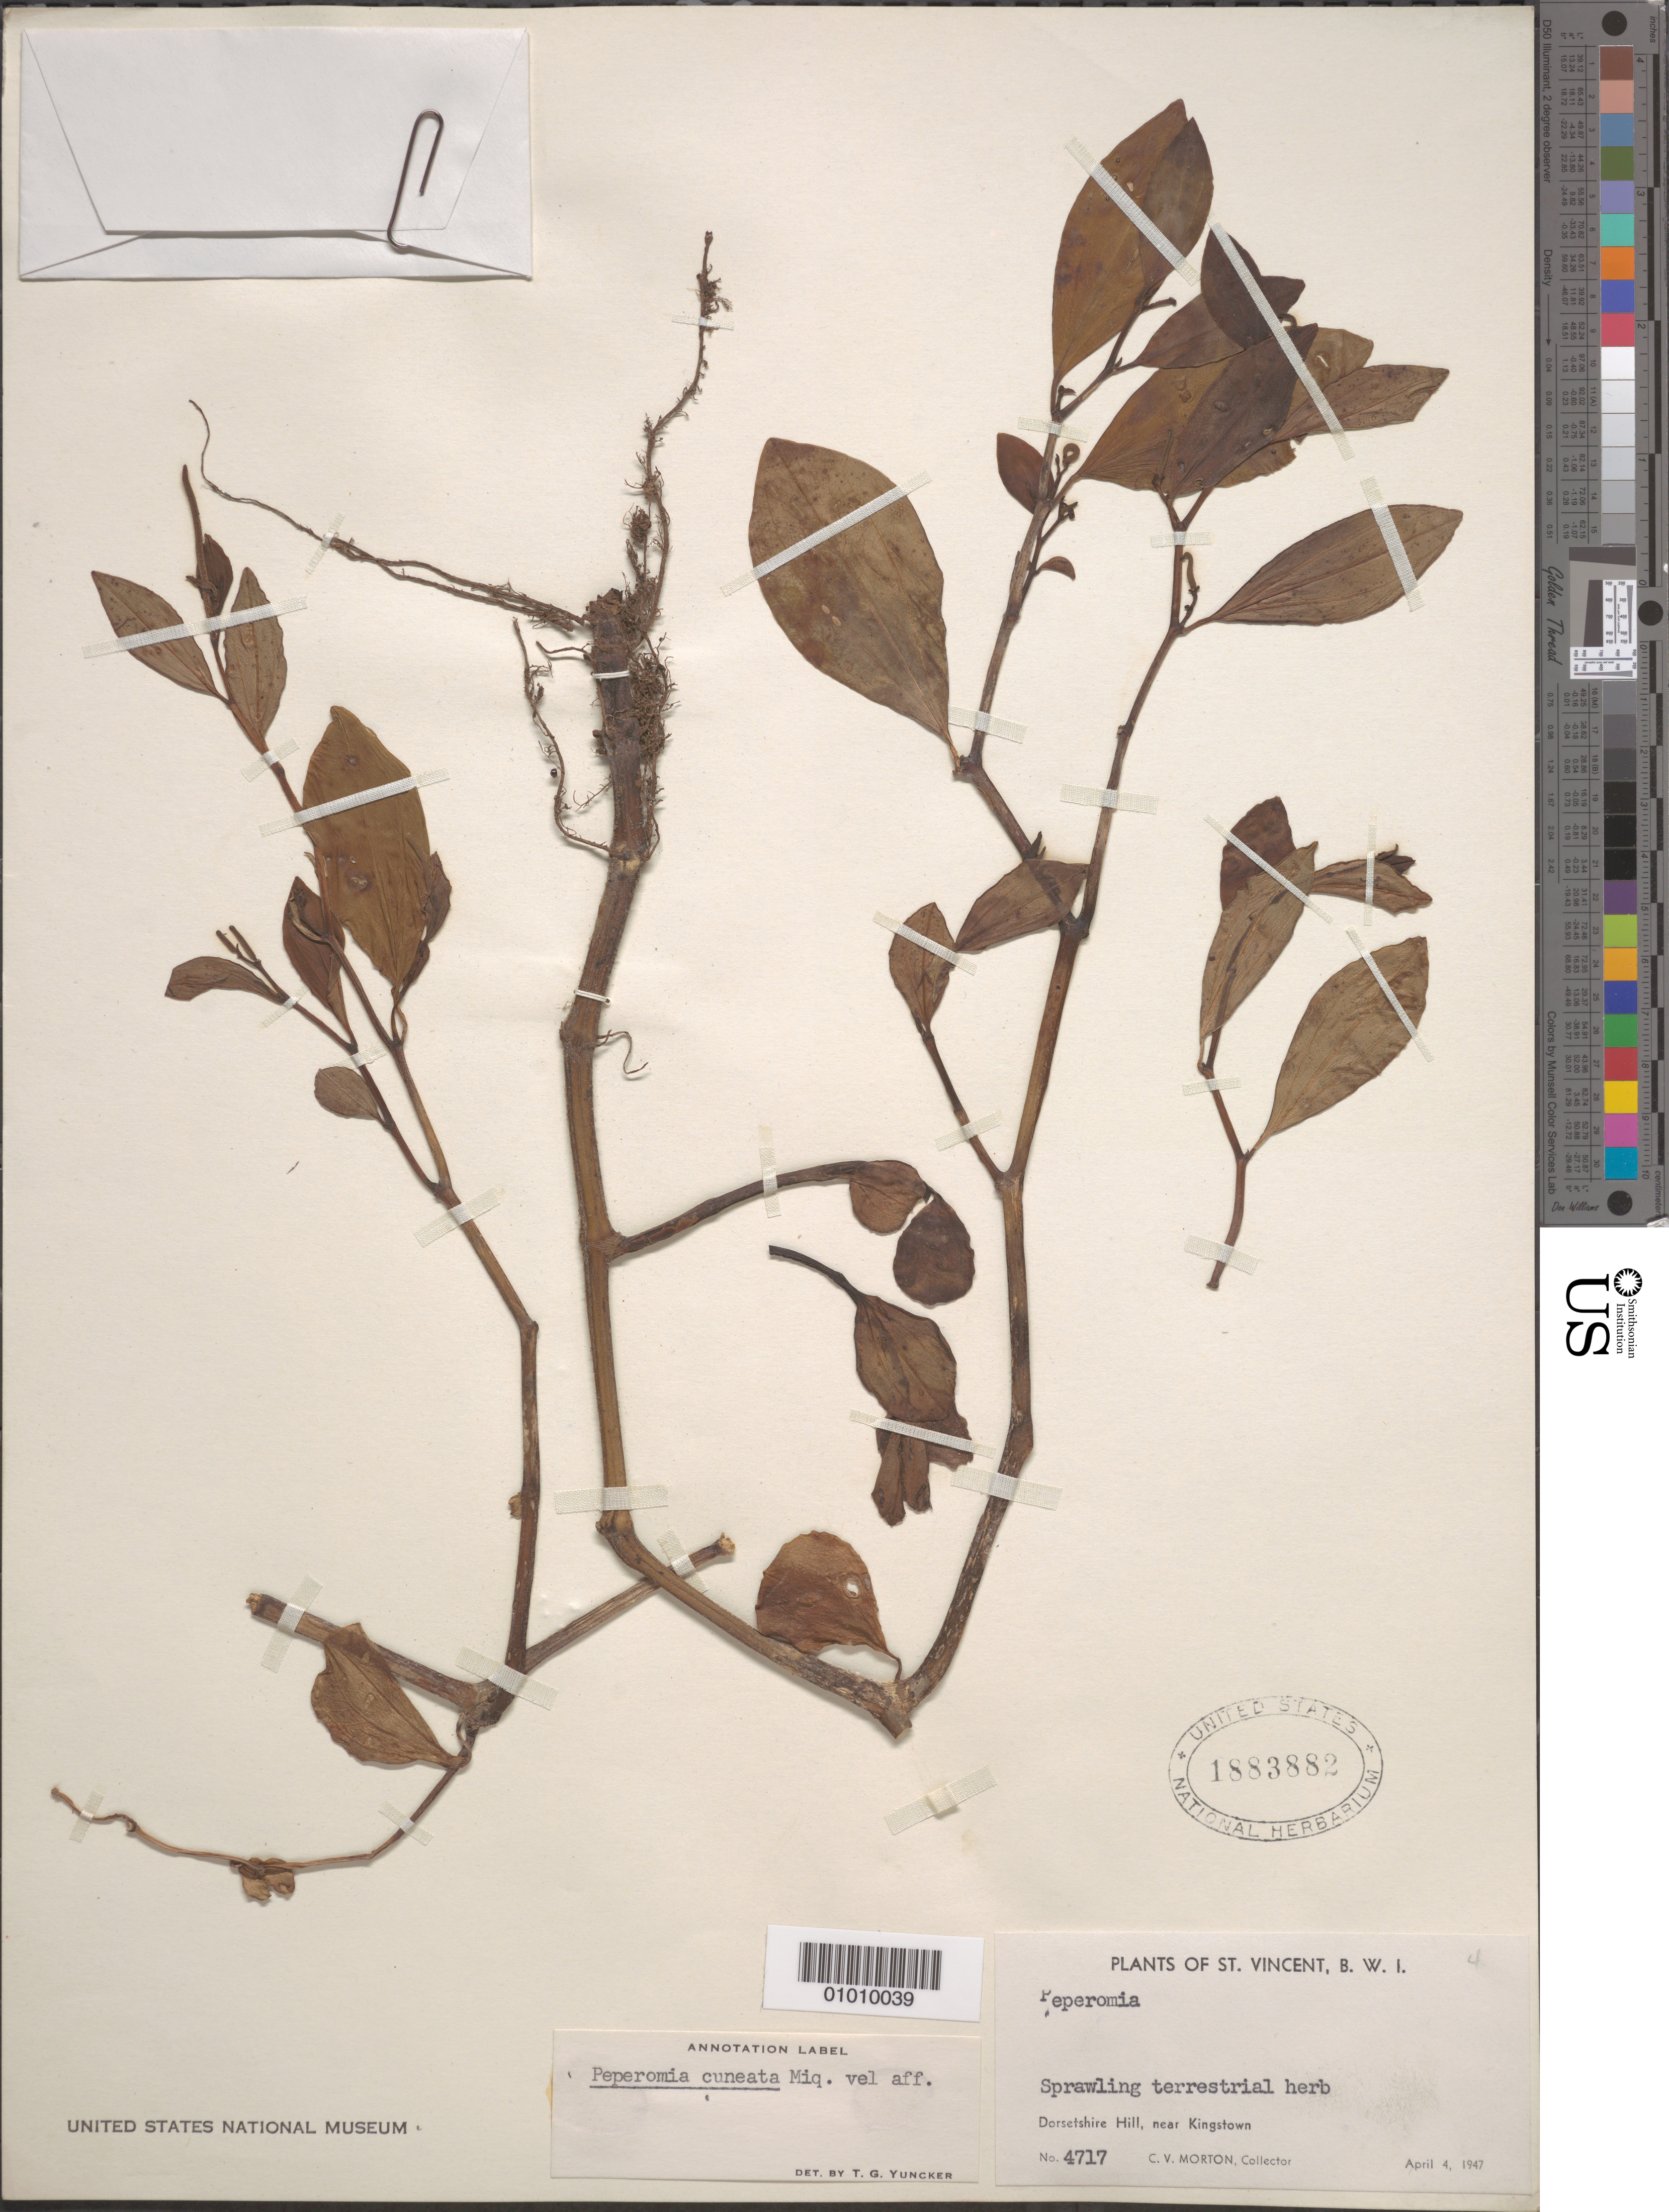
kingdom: Plantae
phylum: Tracheophyta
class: Magnoliopsida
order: Piperales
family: Piperaceae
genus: Peperomia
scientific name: Peperomia cuneata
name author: Miq.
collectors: C. V. Morton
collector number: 4717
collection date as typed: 04 Apr 1947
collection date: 1947-04-04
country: St. Vincent - Grenadines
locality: Dorsetshire Hill, near Kingstown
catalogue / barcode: US 1883882